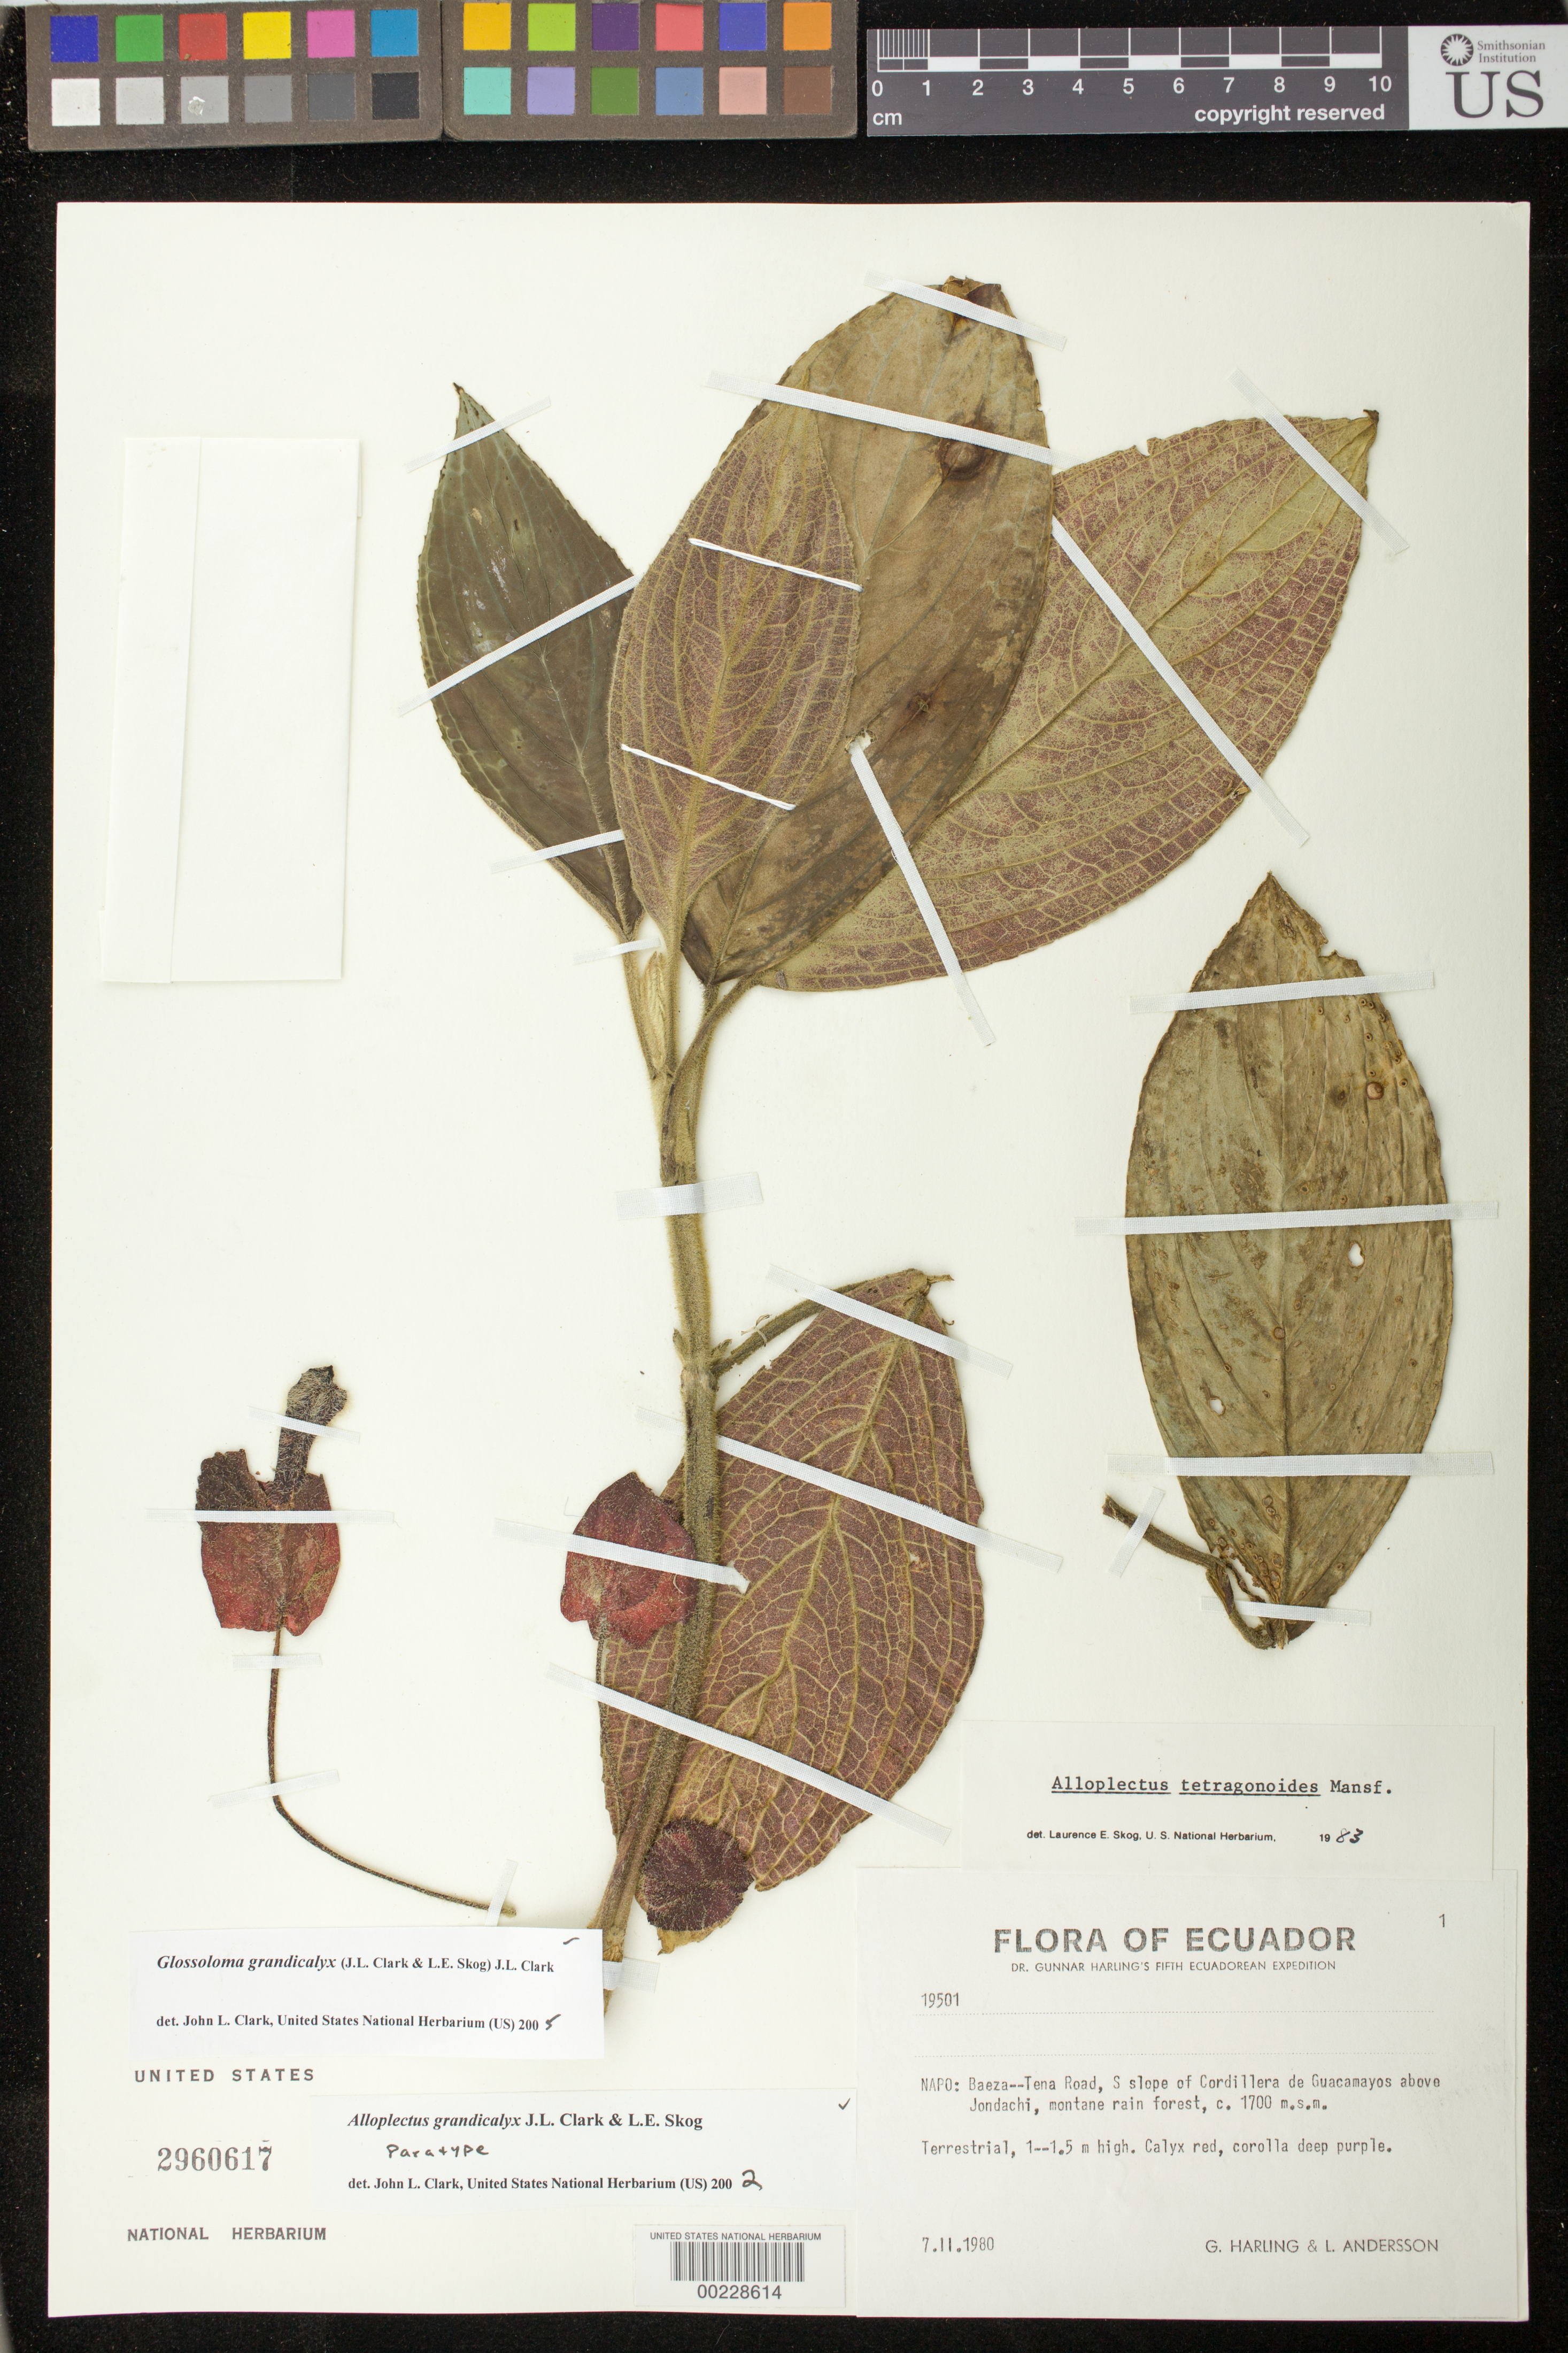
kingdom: Plantae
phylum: Tracheophyta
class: Magnoliopsida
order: Lamiales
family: Gesneriaceae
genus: Glossoloma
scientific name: Glossoloma grandicalyx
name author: (J.L. Clark & L.E. Skog) J.L. Clark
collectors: G. Harling & L. Andersson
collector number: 19501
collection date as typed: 07 Feb 1980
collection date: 1980-02-07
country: Ecuador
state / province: Napo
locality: Baeza - Tena road, S slope of Cordillera de Guacamayos above Jondachi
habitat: Montane rain forest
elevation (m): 1700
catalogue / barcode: US 2960617